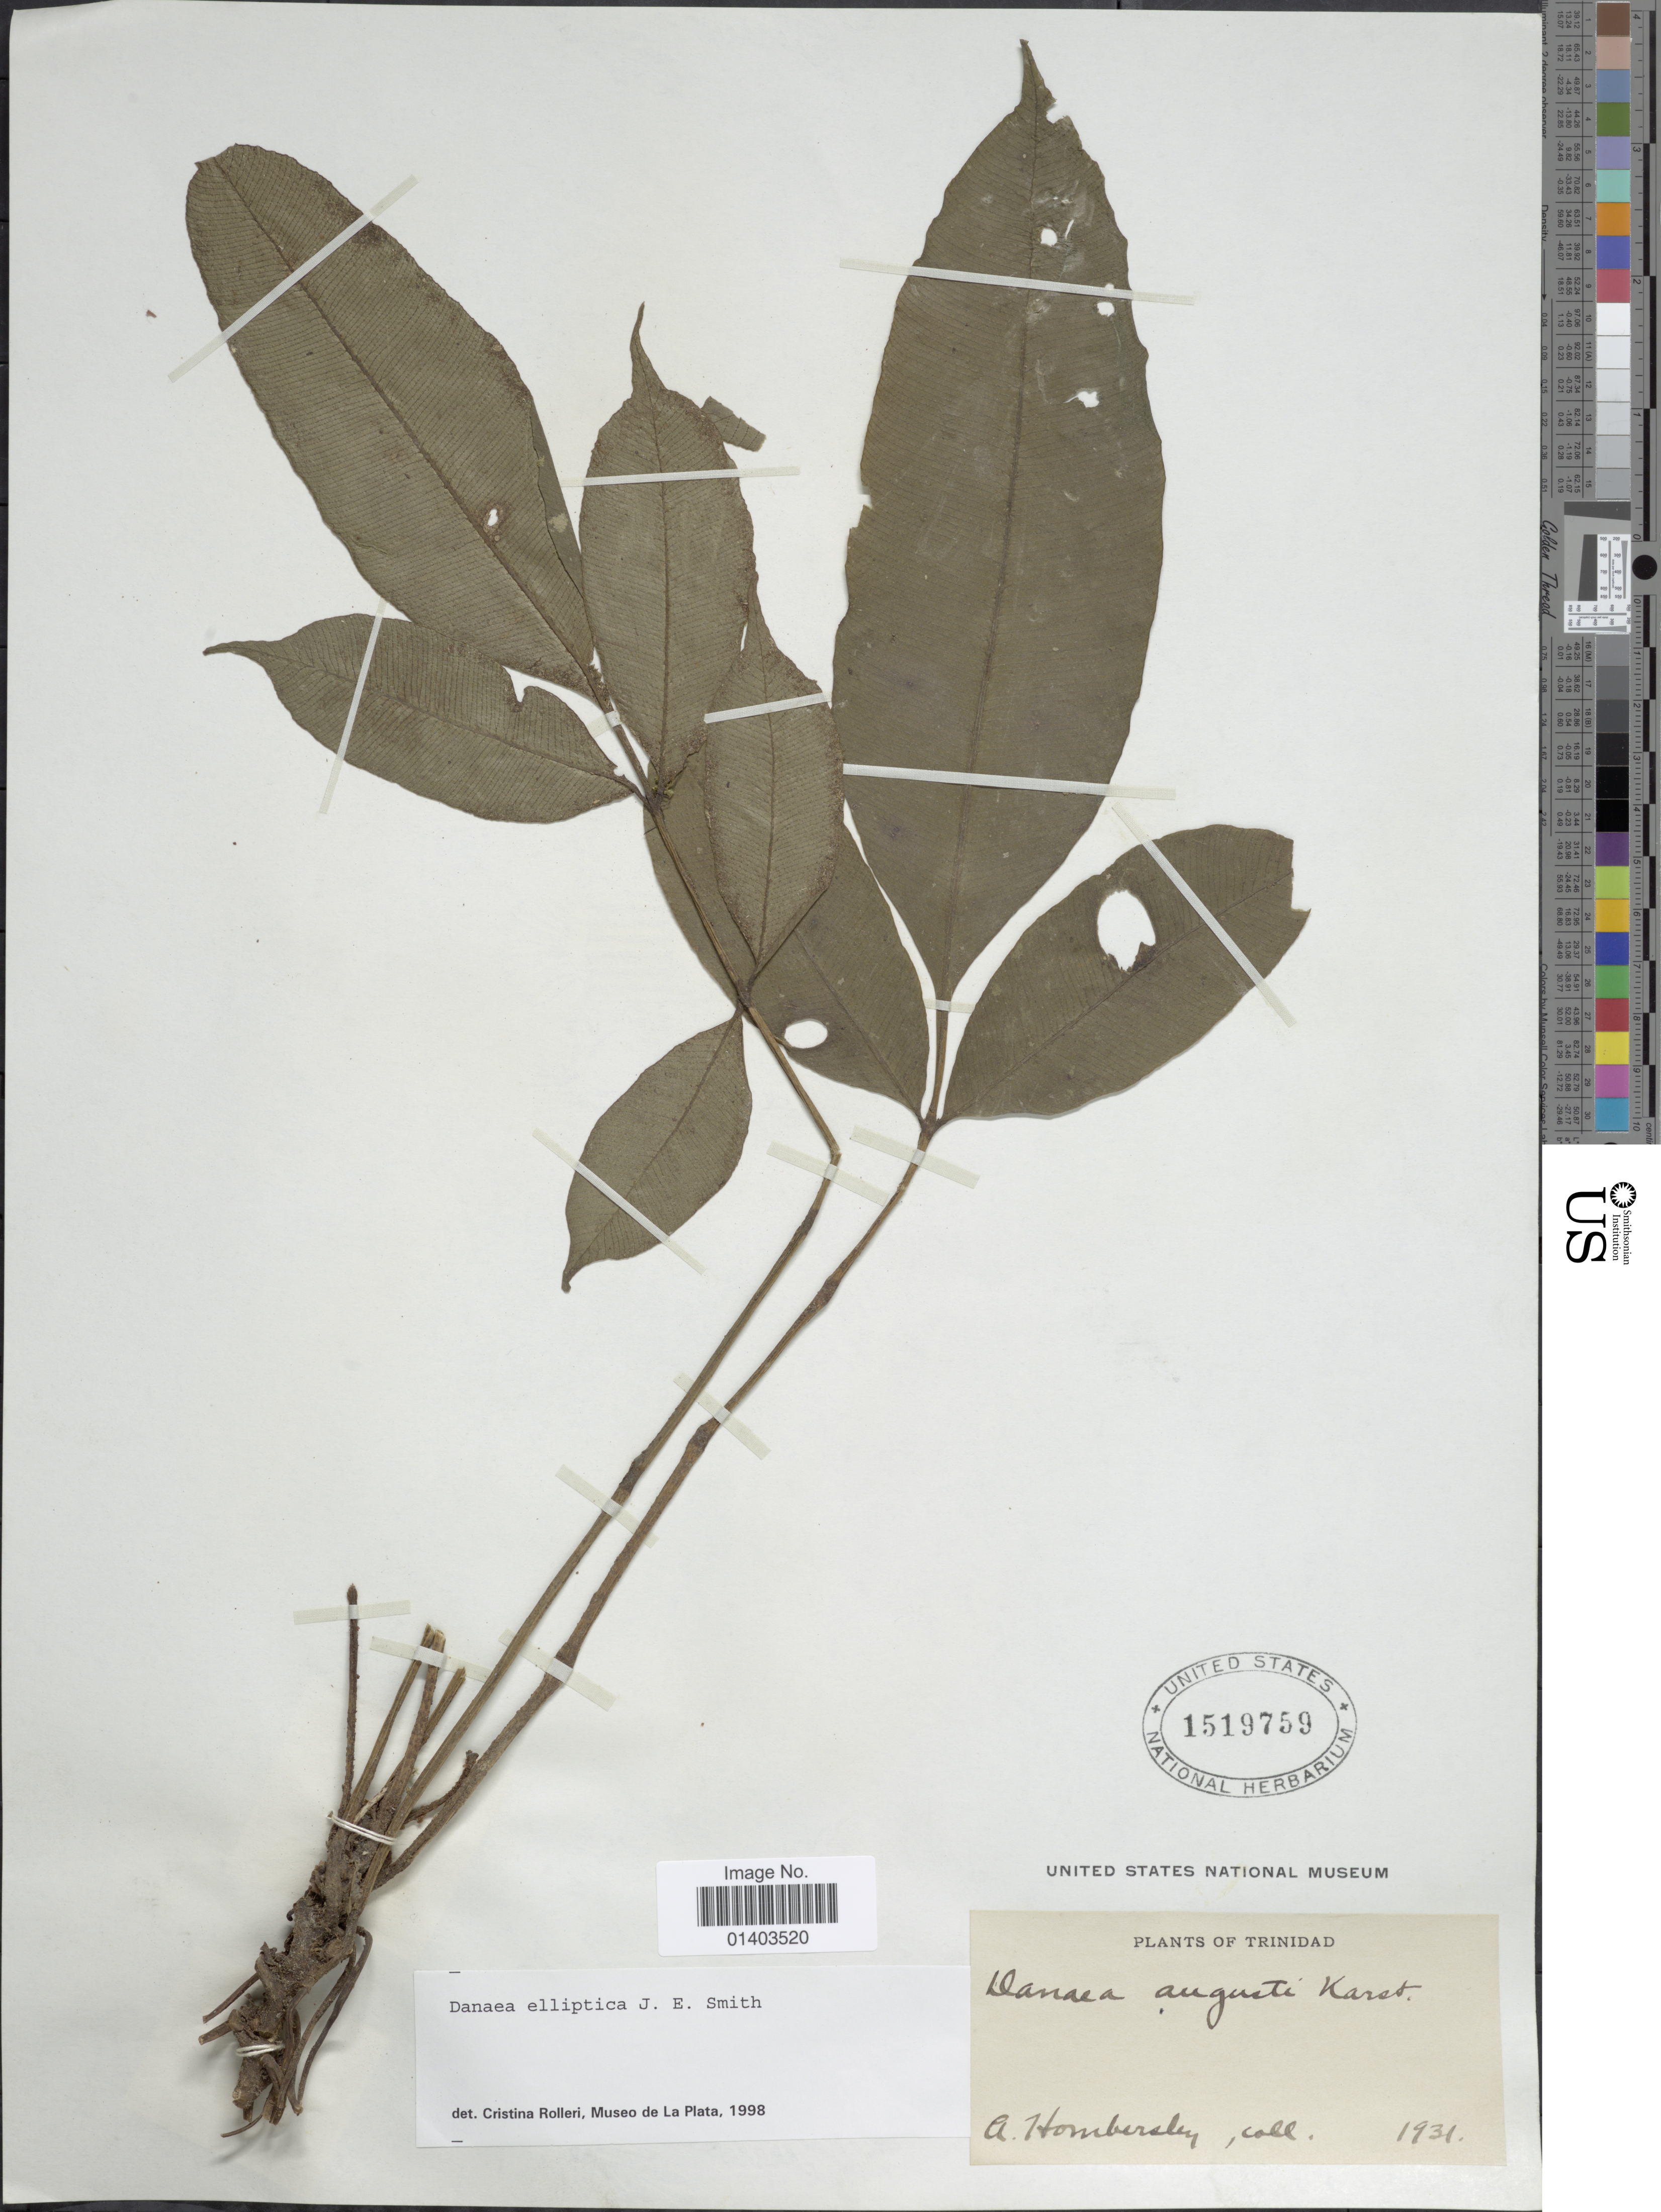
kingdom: Plantae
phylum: Tracheophyta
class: Polypodiopsida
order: Marattiales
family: Marattiaceae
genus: Danaea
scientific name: Danaea elliptica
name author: Sm.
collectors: A. Hombersley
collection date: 1931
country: Trinidad and Tobago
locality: Trinidad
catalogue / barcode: US 1519759